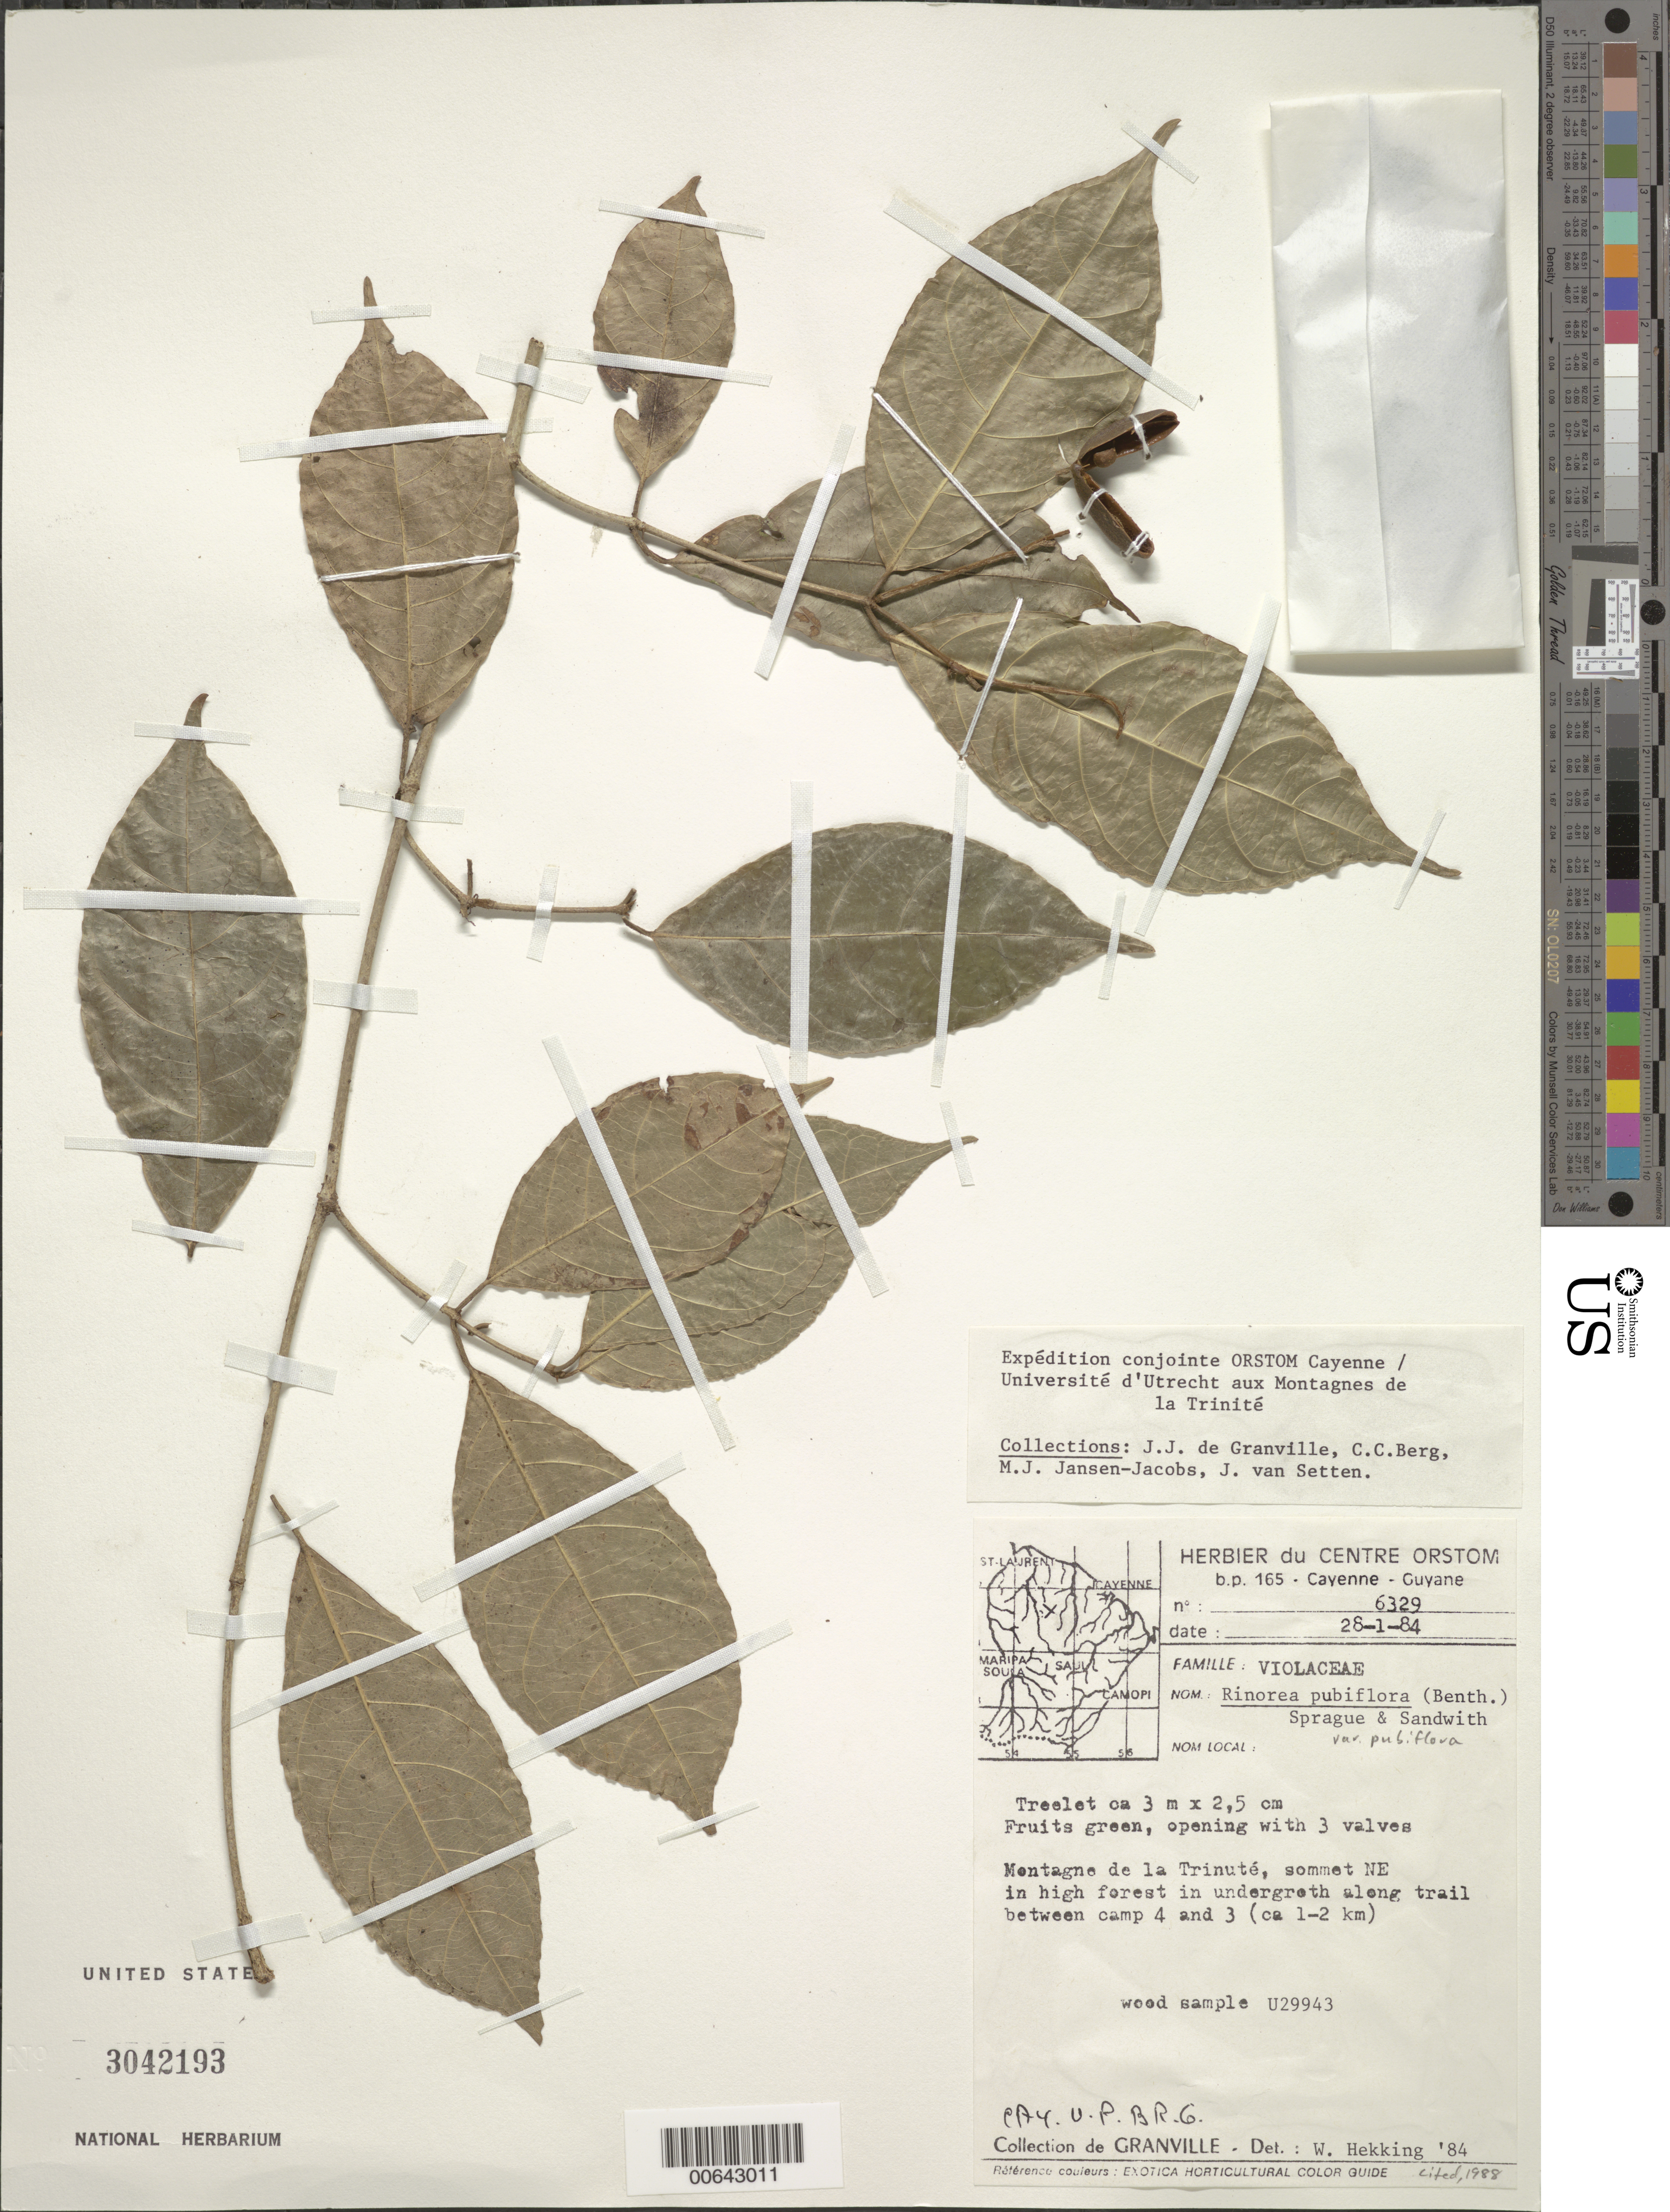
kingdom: Plantae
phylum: Tracheophyta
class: Magnoliopsida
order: Malpighiales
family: Violaceae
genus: Rinorea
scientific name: Rinorea pubiflora var. pubiflora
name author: (Benth.) Sprague & Sandwith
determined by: Hekking, W. H. A.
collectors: J.-J. de Granville, C. C. Berg, M. J. Jansen-Jacobs & J. van Setten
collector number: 6329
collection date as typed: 28-Jan-84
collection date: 1984-01-28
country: French Guiana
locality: Montagnes de la Trinité, sommet NE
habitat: High forest, in undergrowth along trail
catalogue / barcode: US 3042193